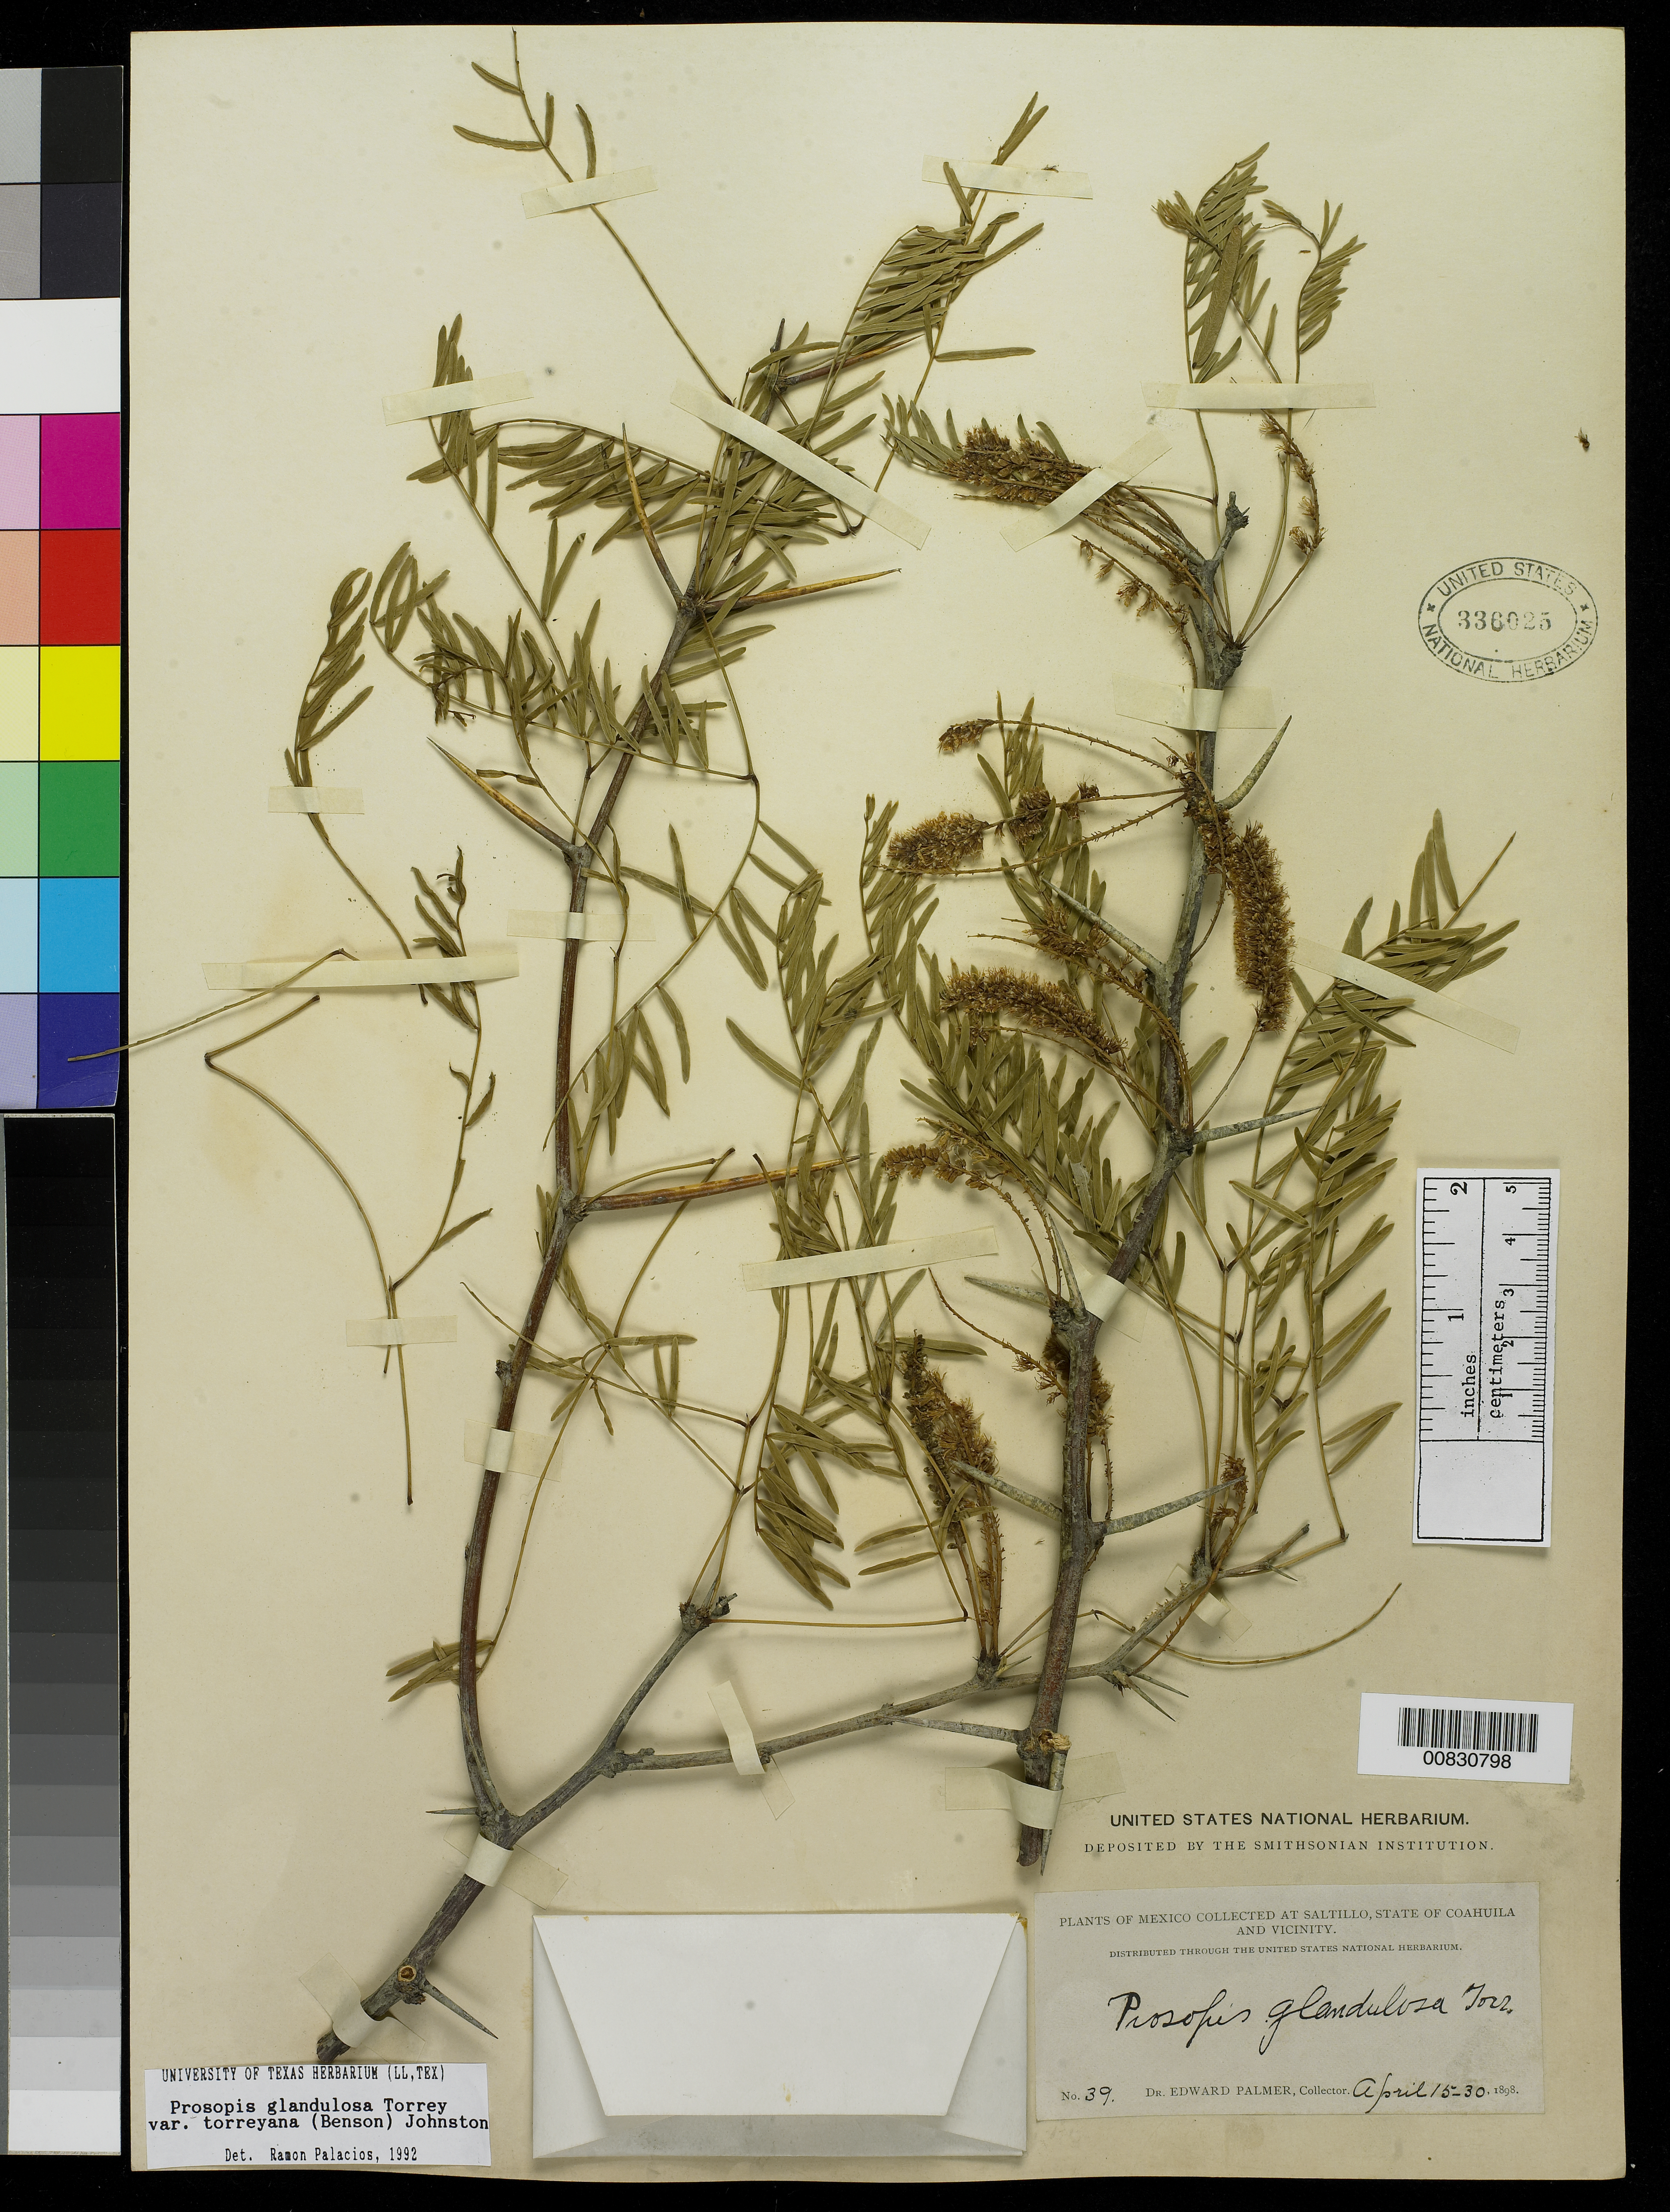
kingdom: Plantae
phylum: Tracheophyta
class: Magnoliopsida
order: Fabales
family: Fabaceae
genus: Neltuma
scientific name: Neltuma odorata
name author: (Torr. & Frém.) C. E. Hughes & G.P. Lewis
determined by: Strong, Mark T., (BOT), Smithsonian Institution - National Museum of Natural History (UNITED STATES)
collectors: E. Palmer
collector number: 39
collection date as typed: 15 Apr 1898 to 30 Apr 1898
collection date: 1898-04-15/1898-04-30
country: Mexico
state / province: Coahuila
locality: Saltillo, Coahuila and vicinity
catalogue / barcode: US 336025